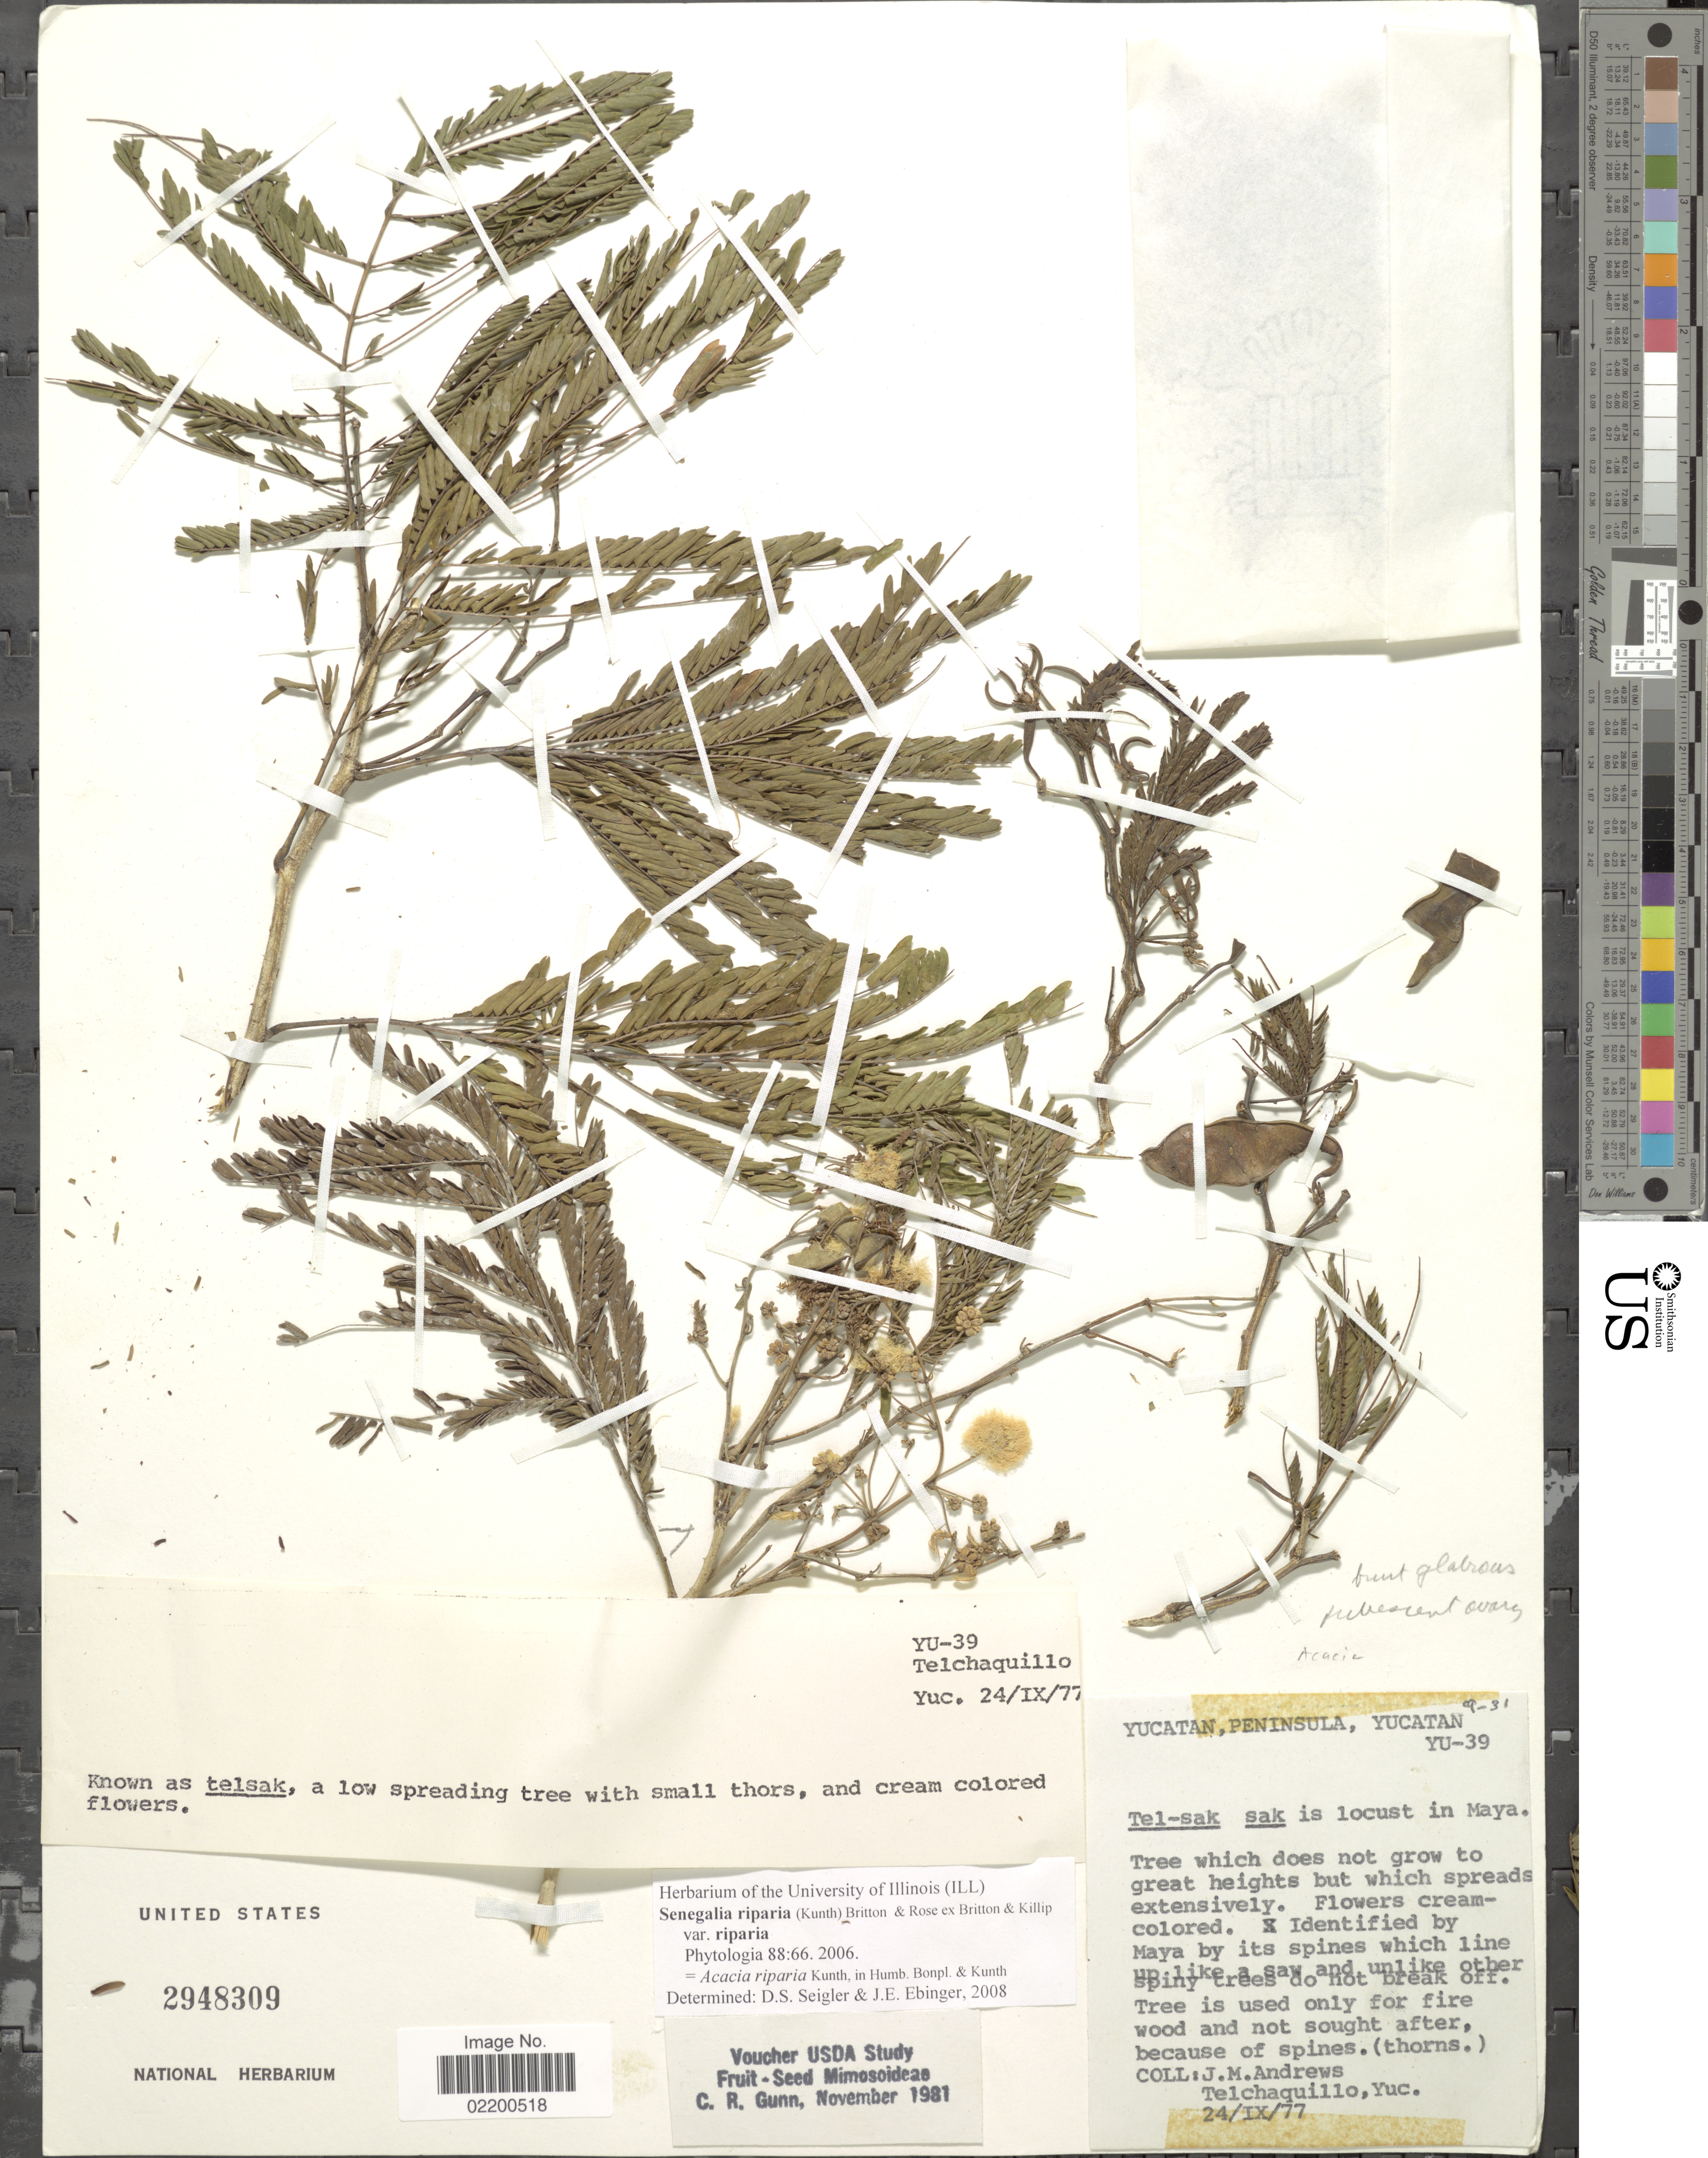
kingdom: Plantae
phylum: Tracheophyta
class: Magnoliopsida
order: Fabales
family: Fabaceae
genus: Senegalia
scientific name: Senegalia riparia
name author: (Kunth) Britton & Rose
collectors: J. M. Andrews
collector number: YU-39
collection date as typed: Transcribed d/m/y: 24/9/77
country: Mexico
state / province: Yucatán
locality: Yucatan, Peninsula, Yucatan, Telchaquillo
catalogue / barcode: US 2948309